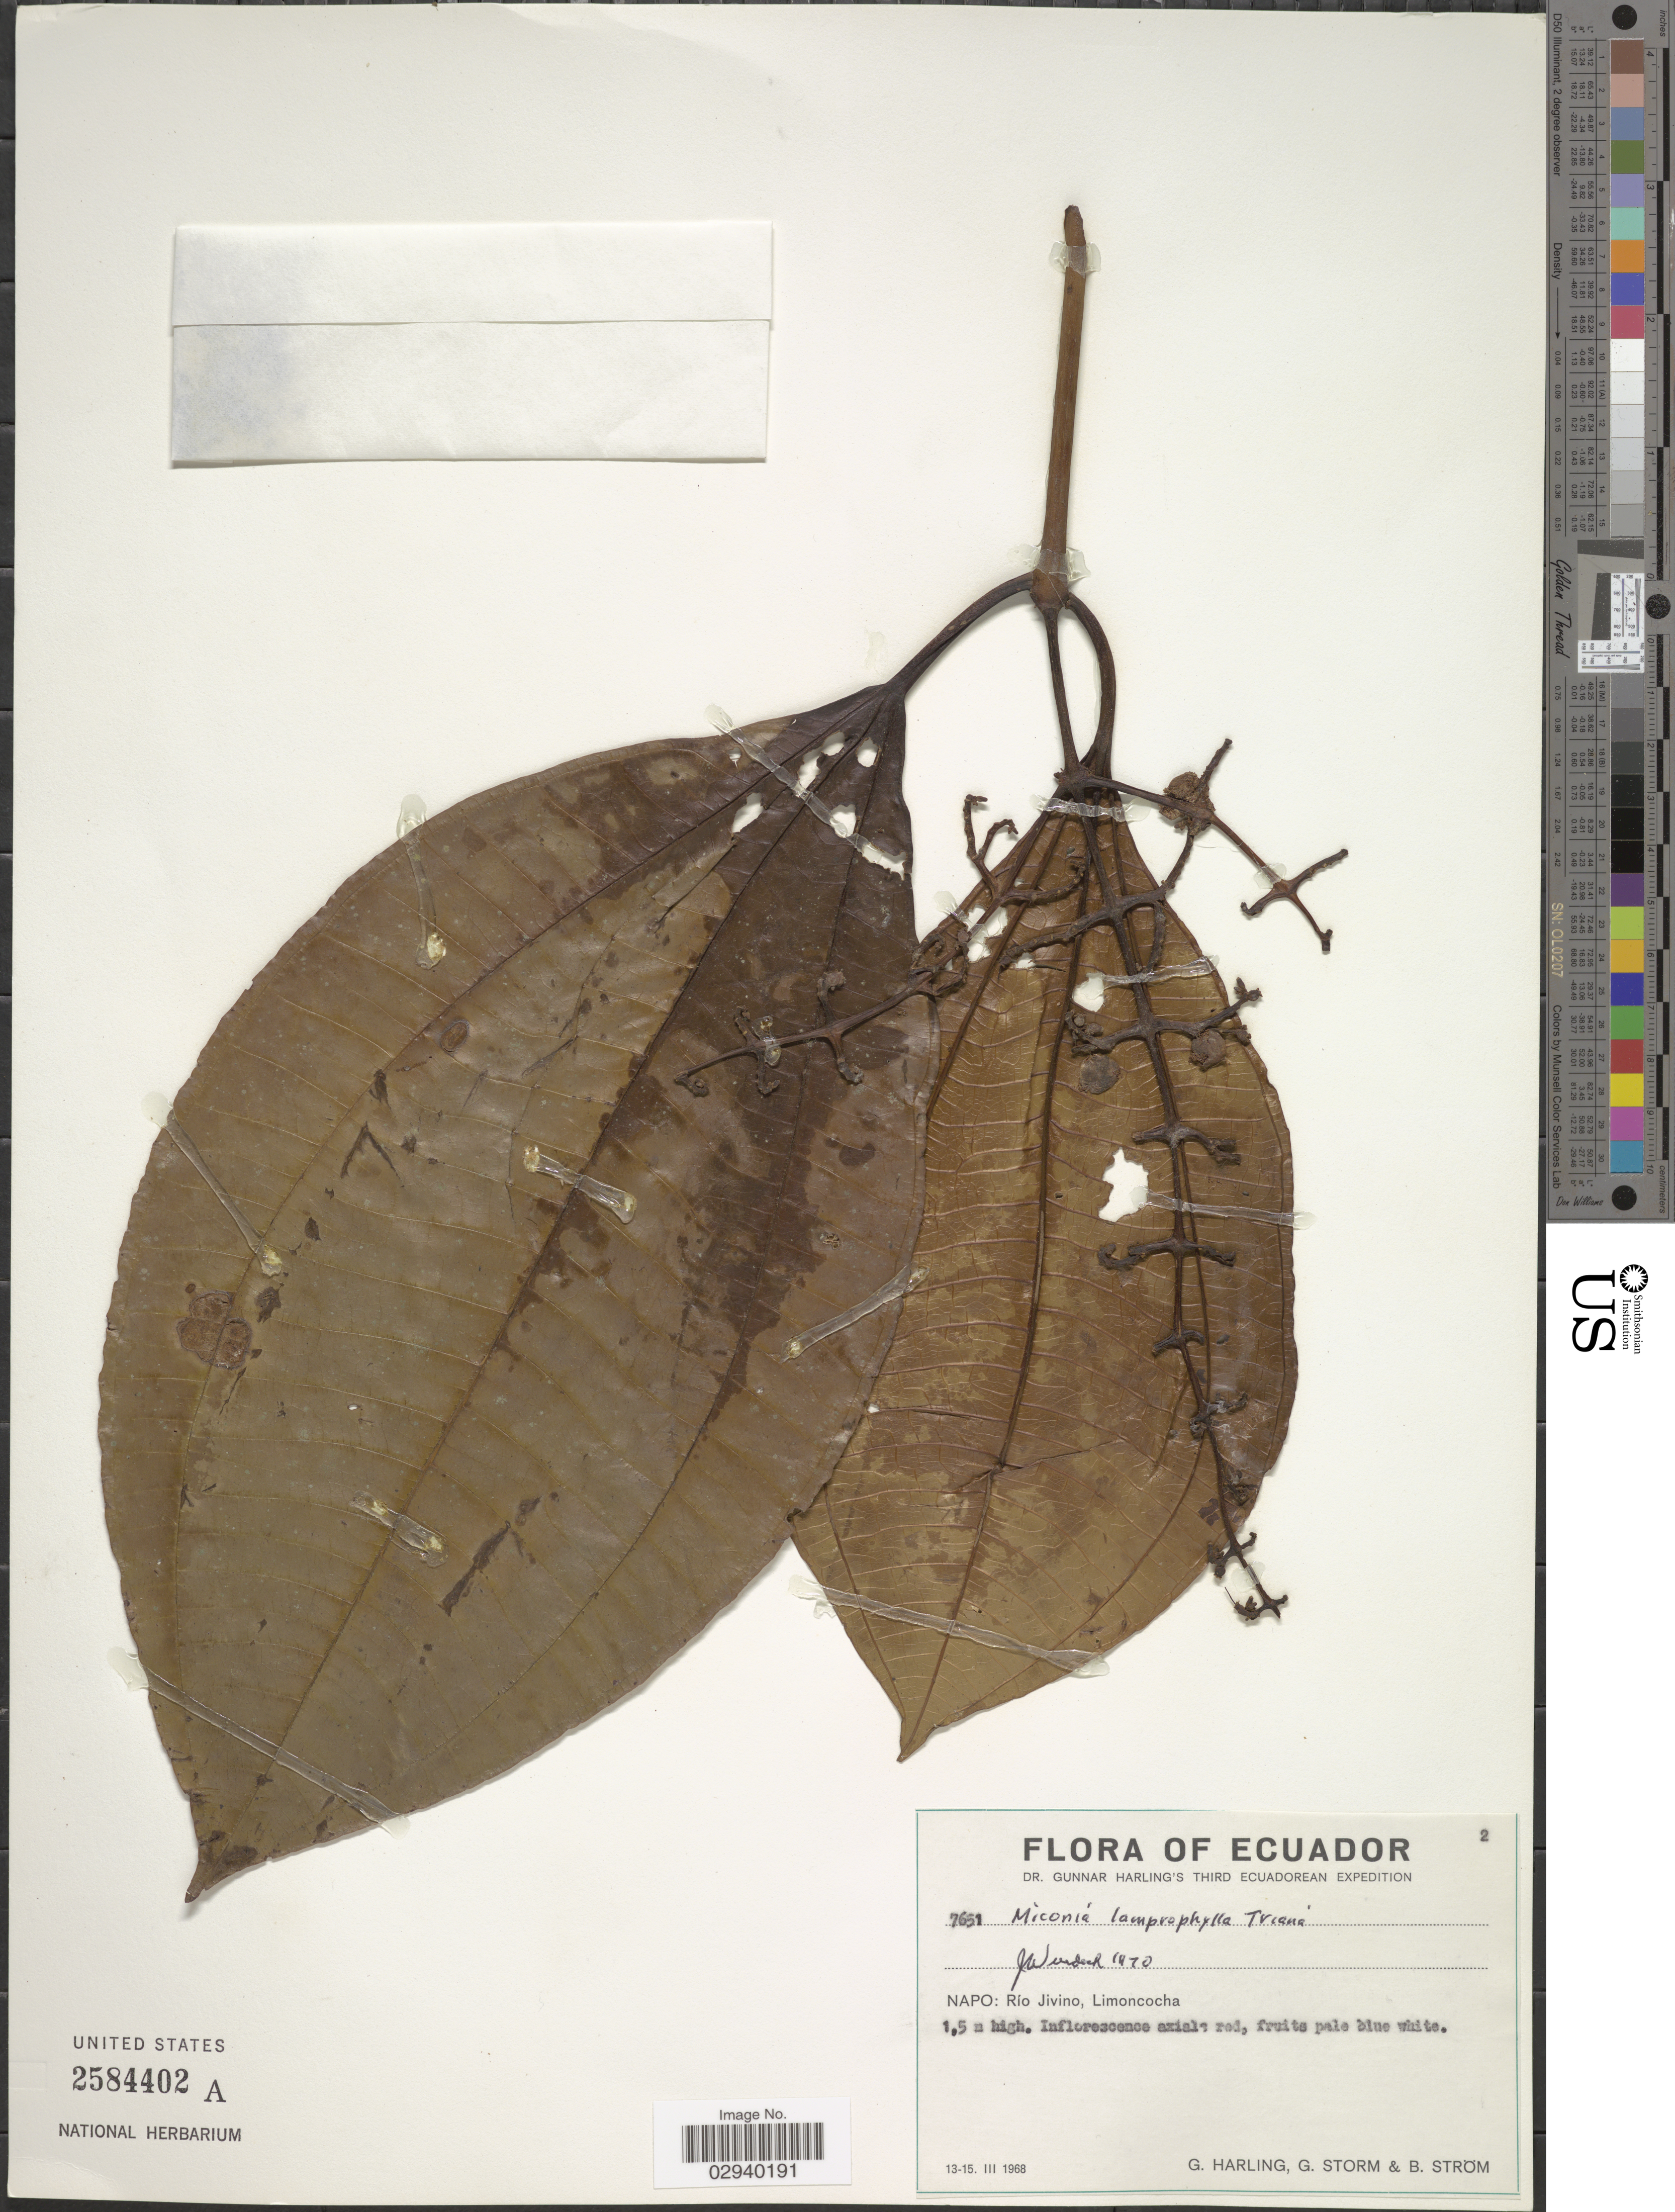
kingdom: Plantae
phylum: Tracheophyta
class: Magnoliopsida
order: Myrtales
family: Melastomataceae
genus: Miconia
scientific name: Miconia lamprophylla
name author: Triana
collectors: G. Harling, G. Storm & B. Ström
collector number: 7651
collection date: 1968-03-13/1968-03-15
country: Ecuador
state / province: Napo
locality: Río Jivino, Limoncocha.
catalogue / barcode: US 2584402A